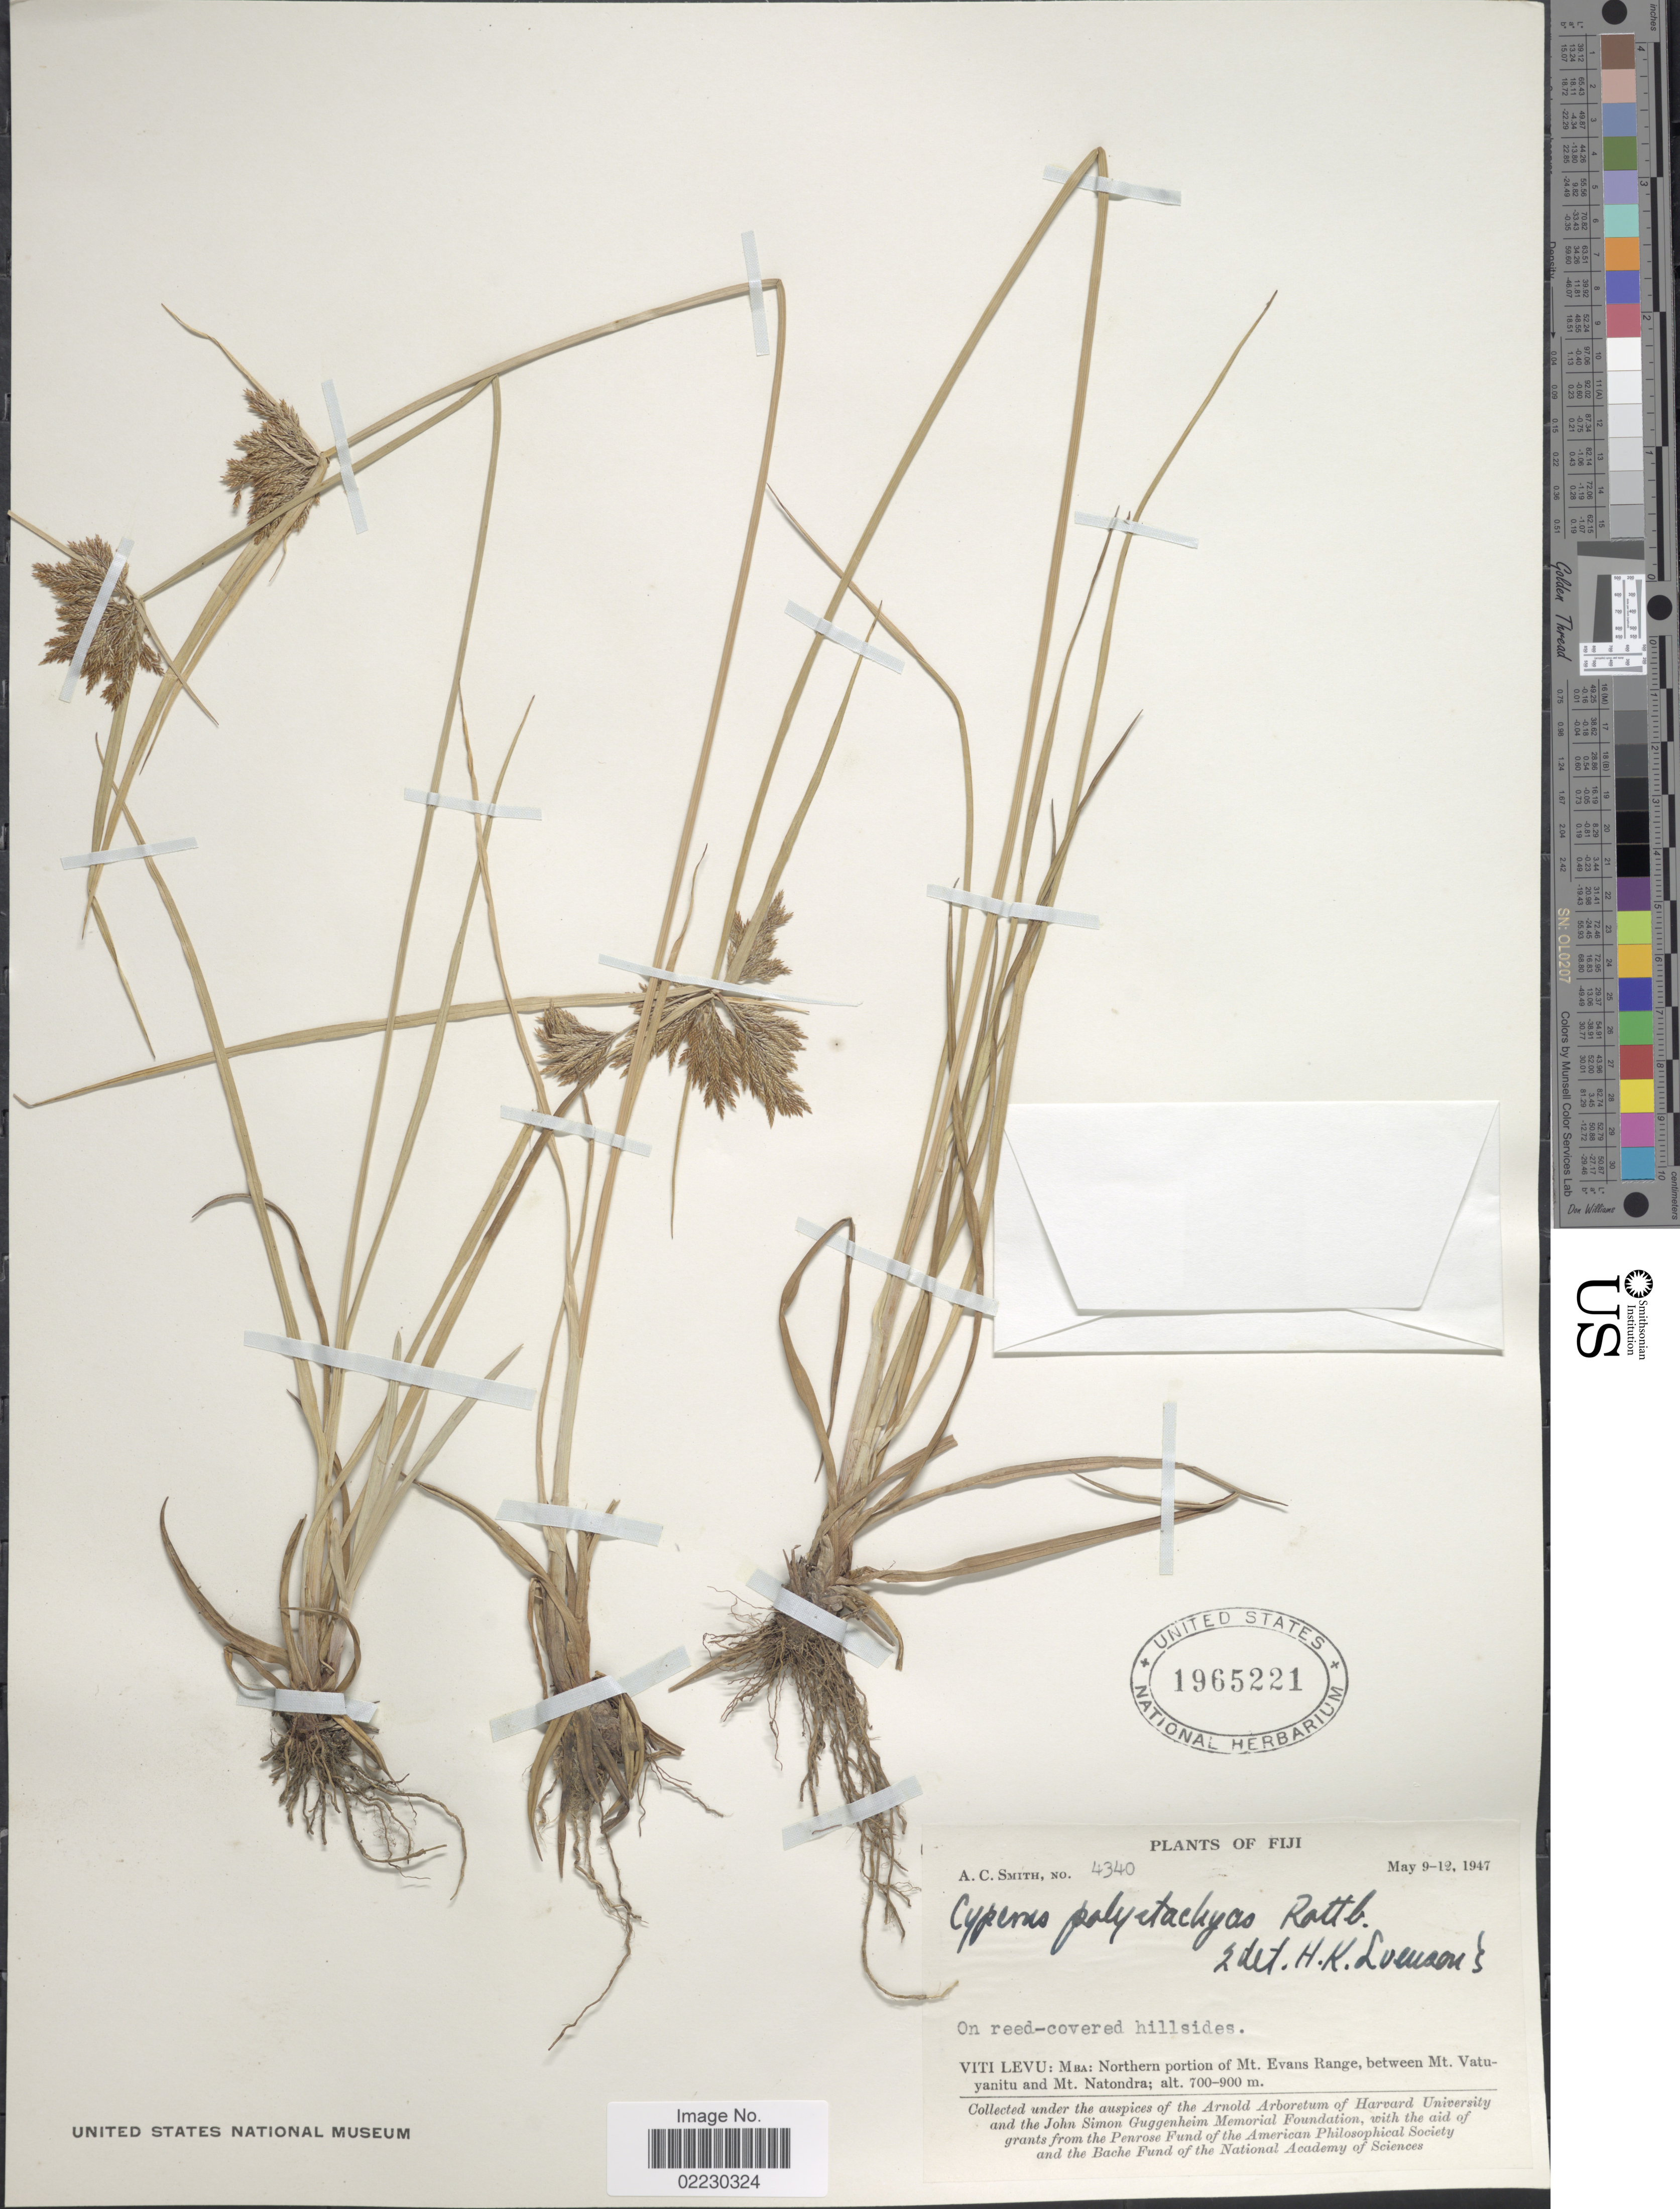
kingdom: Plantae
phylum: Tracheophyta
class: Liliopsida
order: Poales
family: Cyperaceae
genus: Cyperus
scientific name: Cyperus polystachyos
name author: Rottb.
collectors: A. C. Smith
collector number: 4340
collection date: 1947-05-09/1947-09-12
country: Fiji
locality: On reed-covered hillsides, Viti Levu: MBA: Northern portion Mt. Evans Range, between Mt. Vatuyanitu and Mt. Natondra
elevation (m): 700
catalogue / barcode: US 1965221